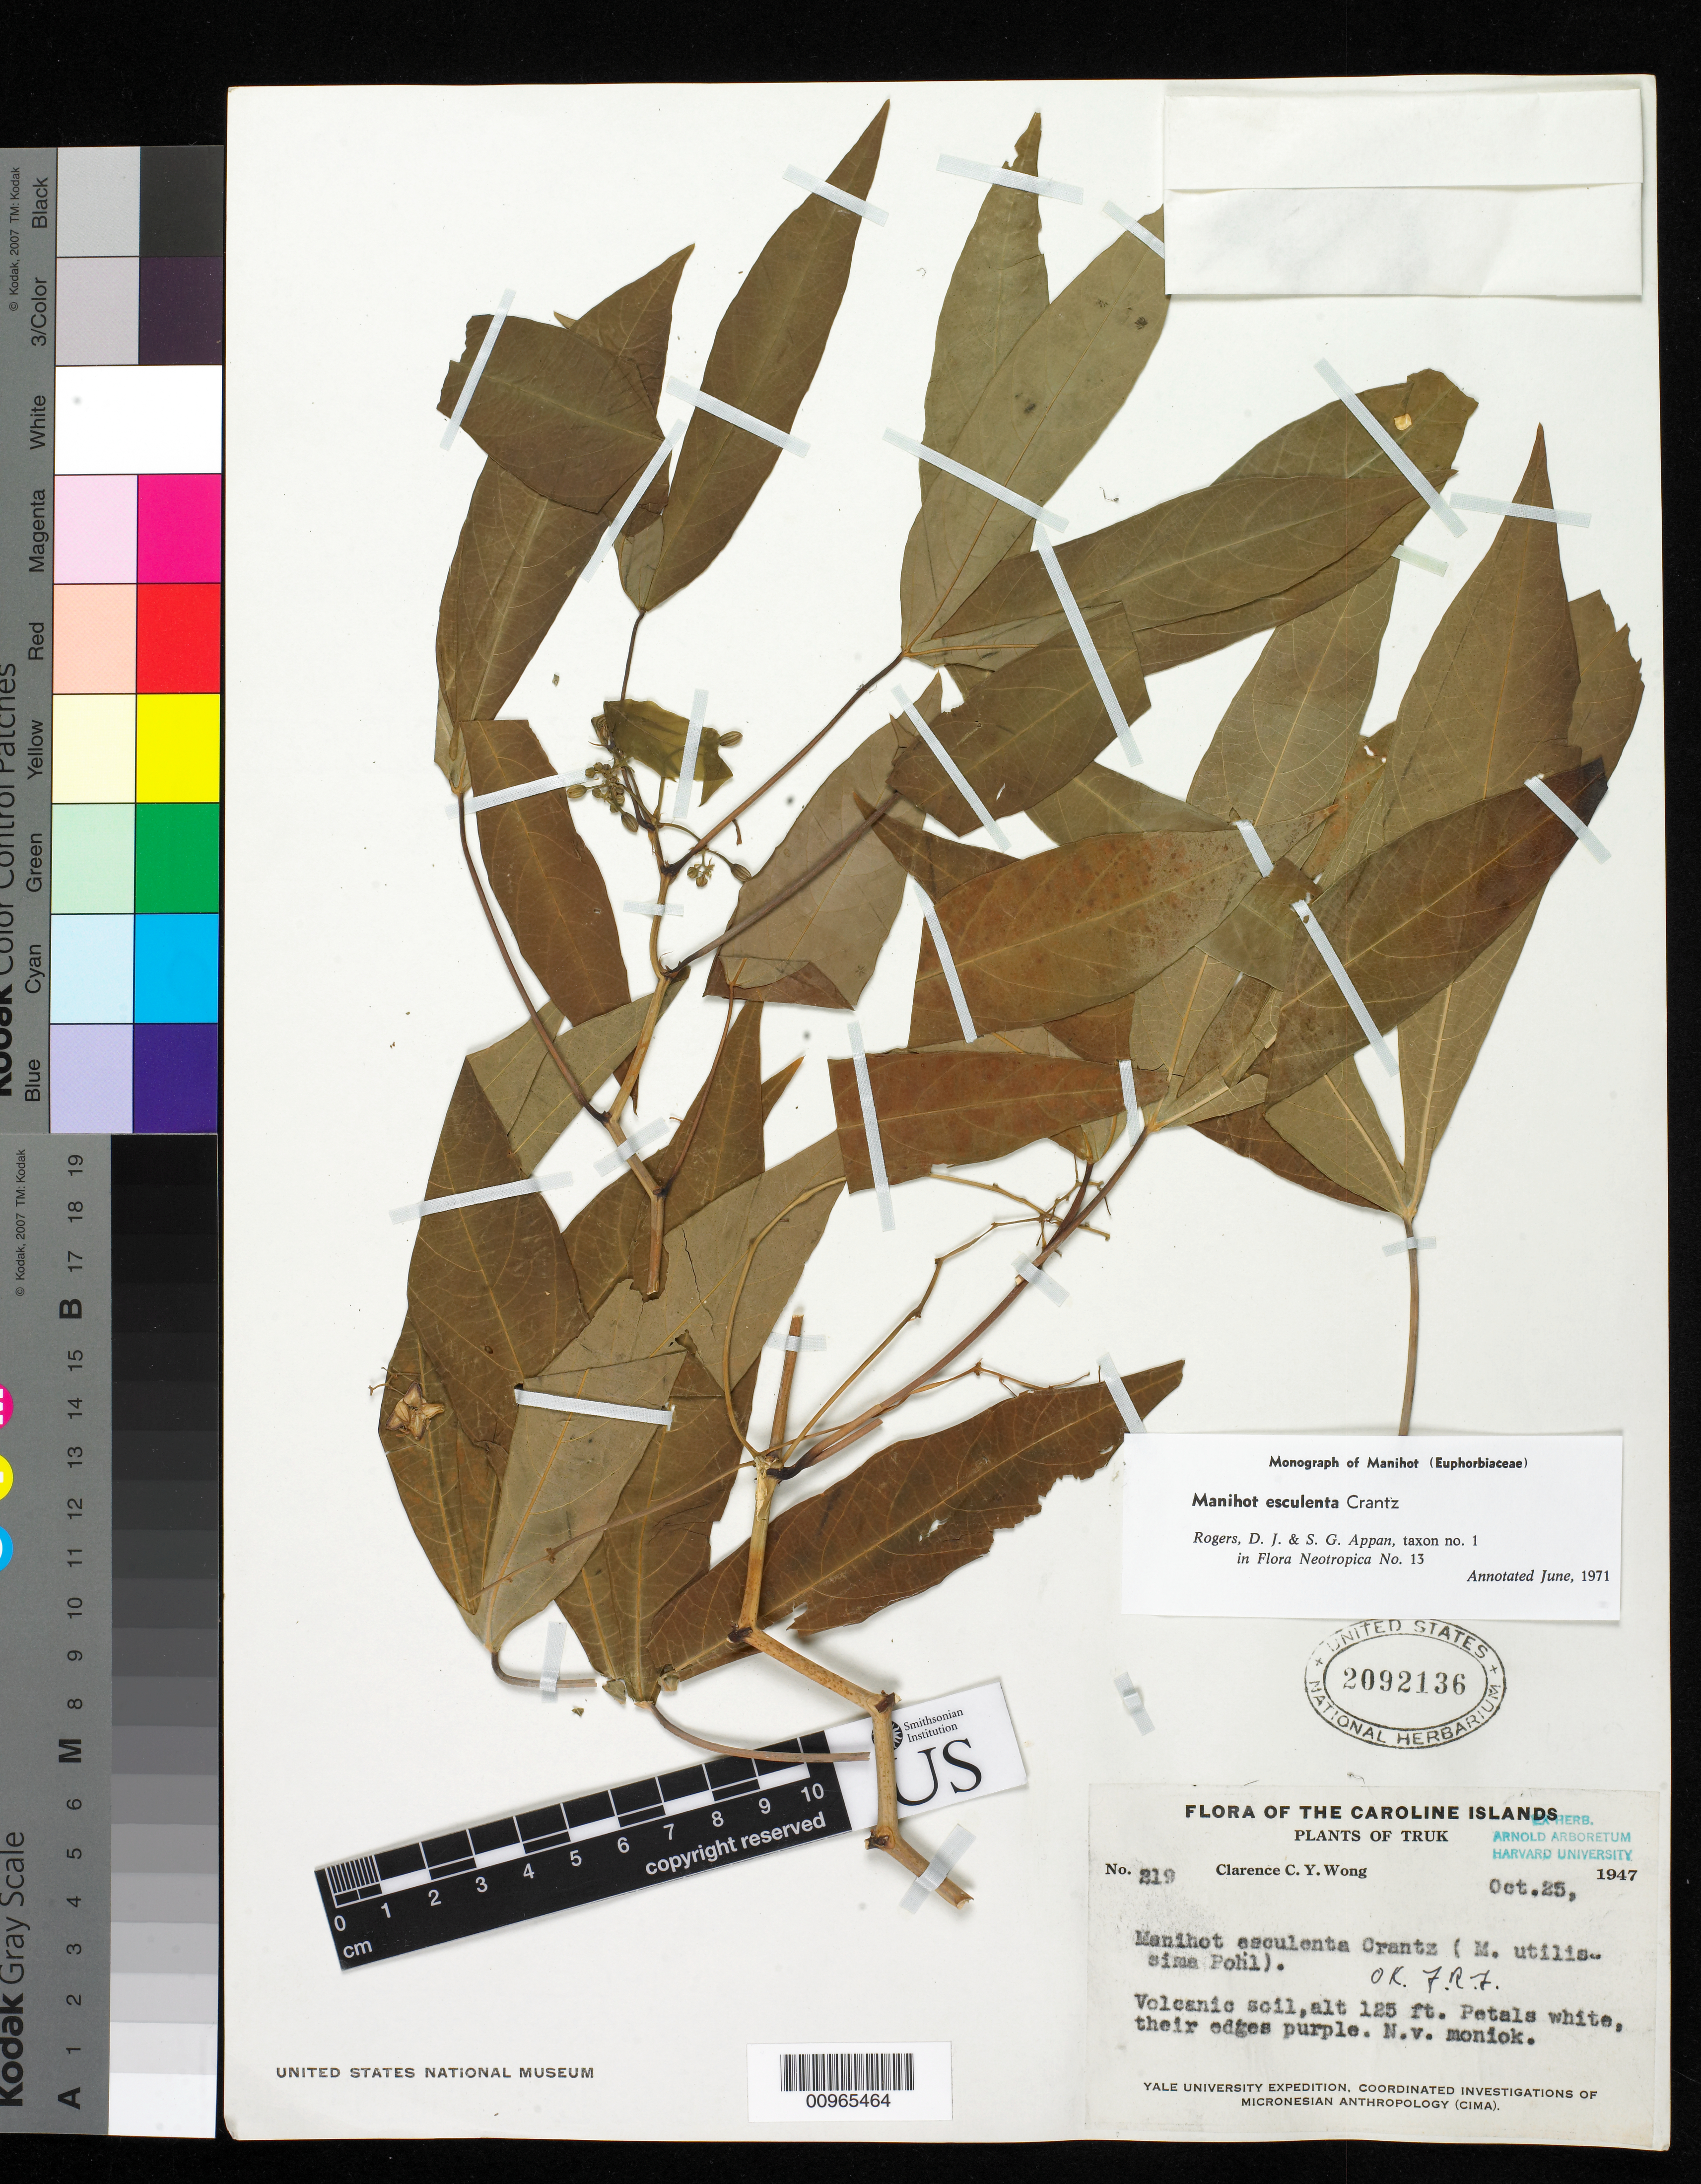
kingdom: Plantae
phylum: Tracheophyta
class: Magnoliopsida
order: Malpighiales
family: Euphorbiaceae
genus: Manihot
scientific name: Manihot esculenta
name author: Crantz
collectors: C. Wong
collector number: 219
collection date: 1947-10-25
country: Micronesia, Federated States of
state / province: Truk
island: Truk (Chuuk) Is.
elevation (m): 38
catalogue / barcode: US 2092136